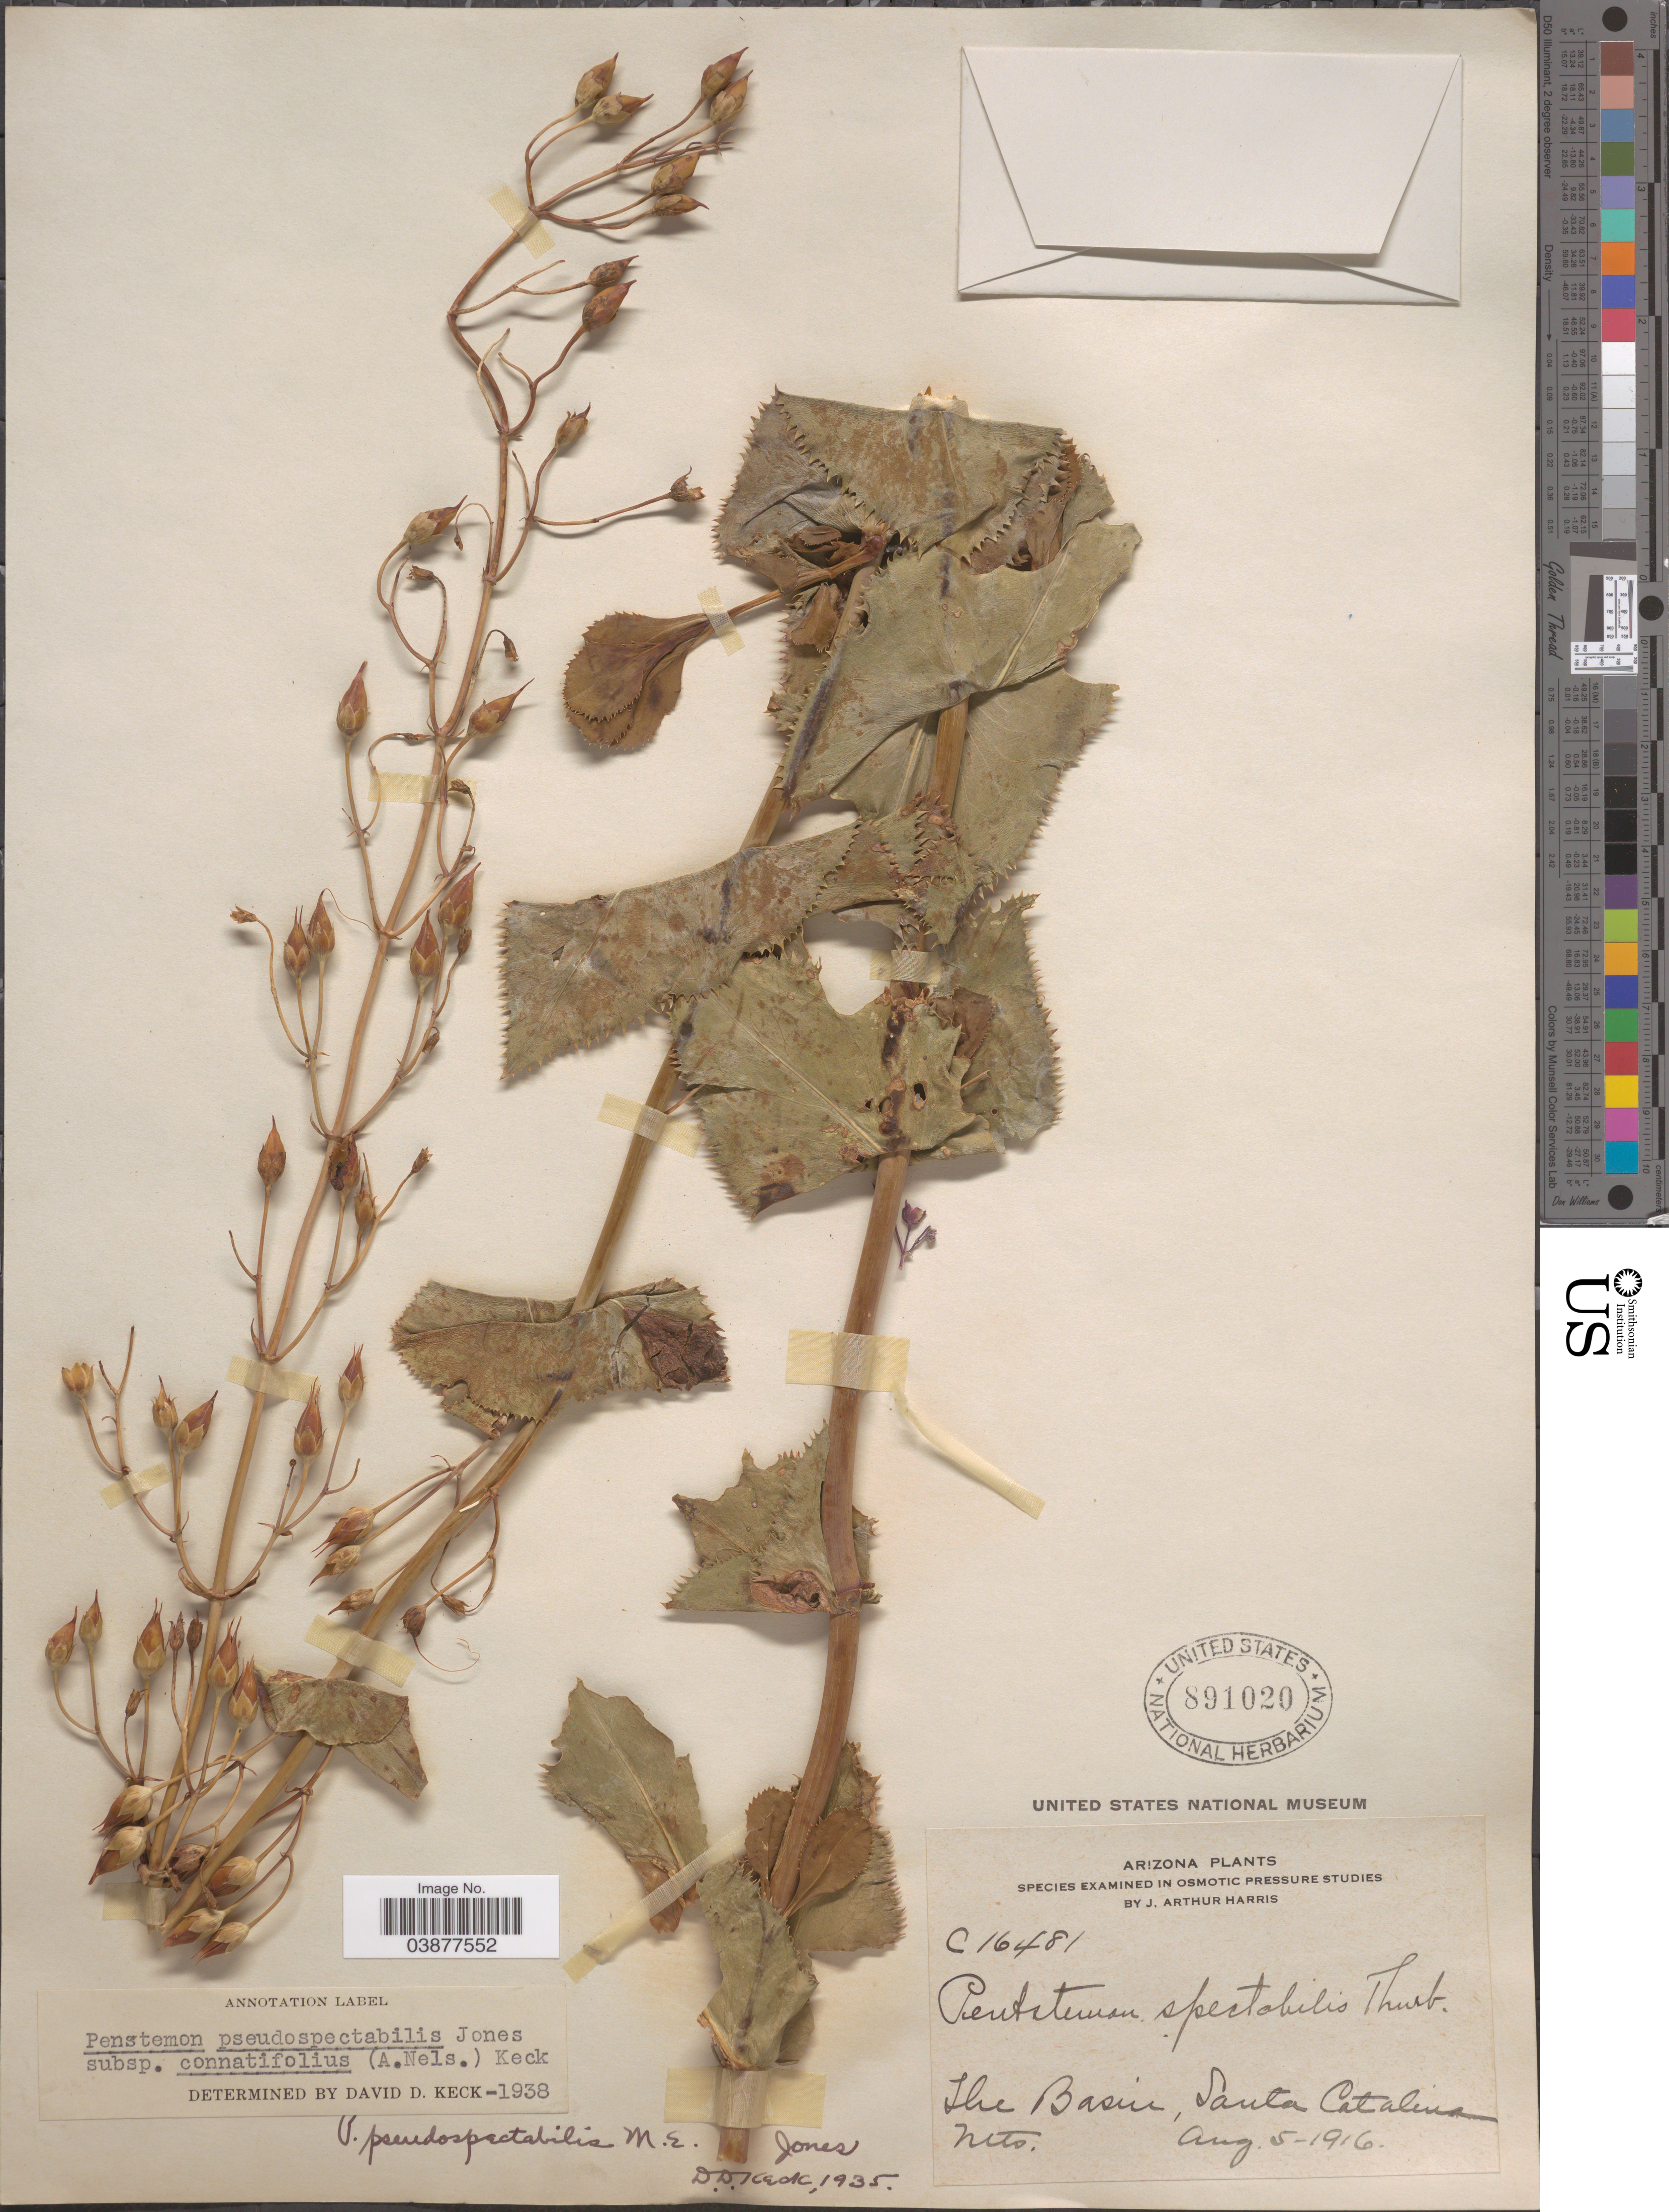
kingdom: Plantae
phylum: Tracheophyta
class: Magnoliopsida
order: Lamiales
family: Plantaginaceae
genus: Penstemon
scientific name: Penstemon pseudospectabilis var. connatifolius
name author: (A. Nelson) D.D. Keck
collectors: J. A. Harris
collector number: C16481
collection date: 1916-08-05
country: United States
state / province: Arizona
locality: The Basin, Santa Catalina Mts.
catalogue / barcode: US 891020